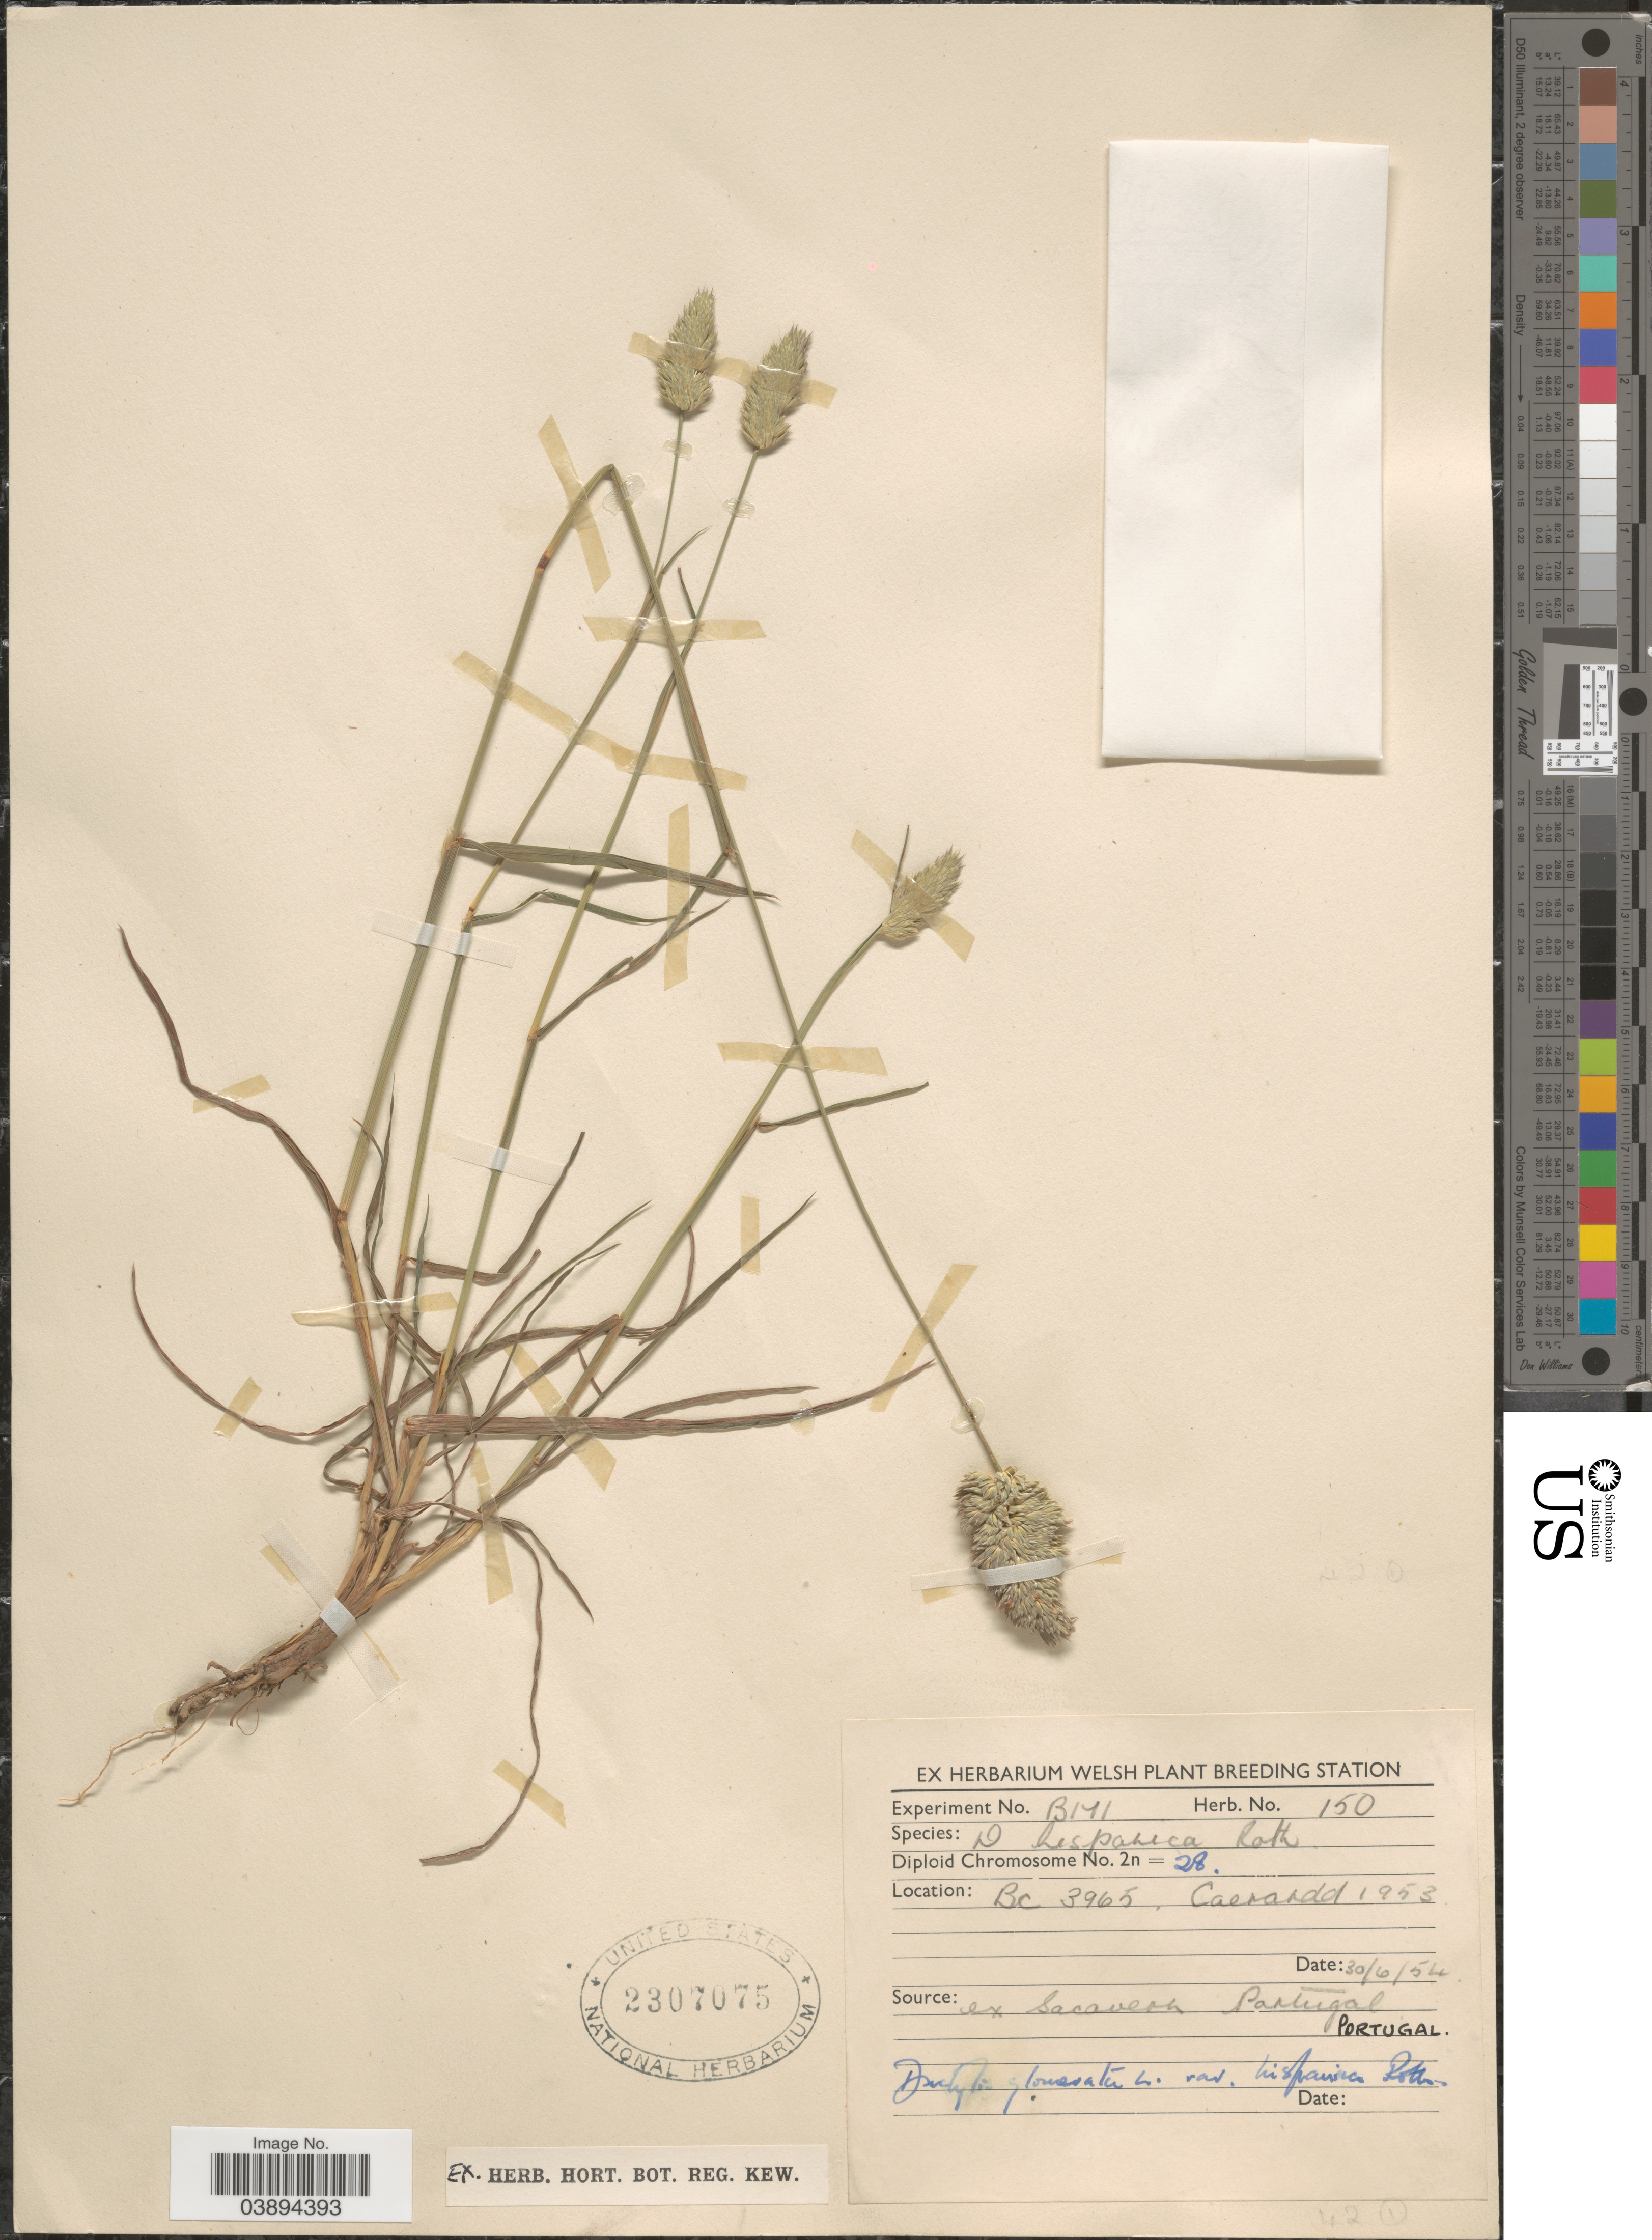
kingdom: Plantae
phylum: Tracheophyta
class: Liliopsida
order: Poales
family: Poaceae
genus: Dactylis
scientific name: Dactylis glomerata subsp. hispanica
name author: (Roth) Nyman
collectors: Ex Herb. Welsh Plant Breeding Station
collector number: B141/150?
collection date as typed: Transcribed d/m/y: 30/6/54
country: Portugal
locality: Bc 3965, Carardd [interpreted] 1953. Ex Sacavem.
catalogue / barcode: US 2307075